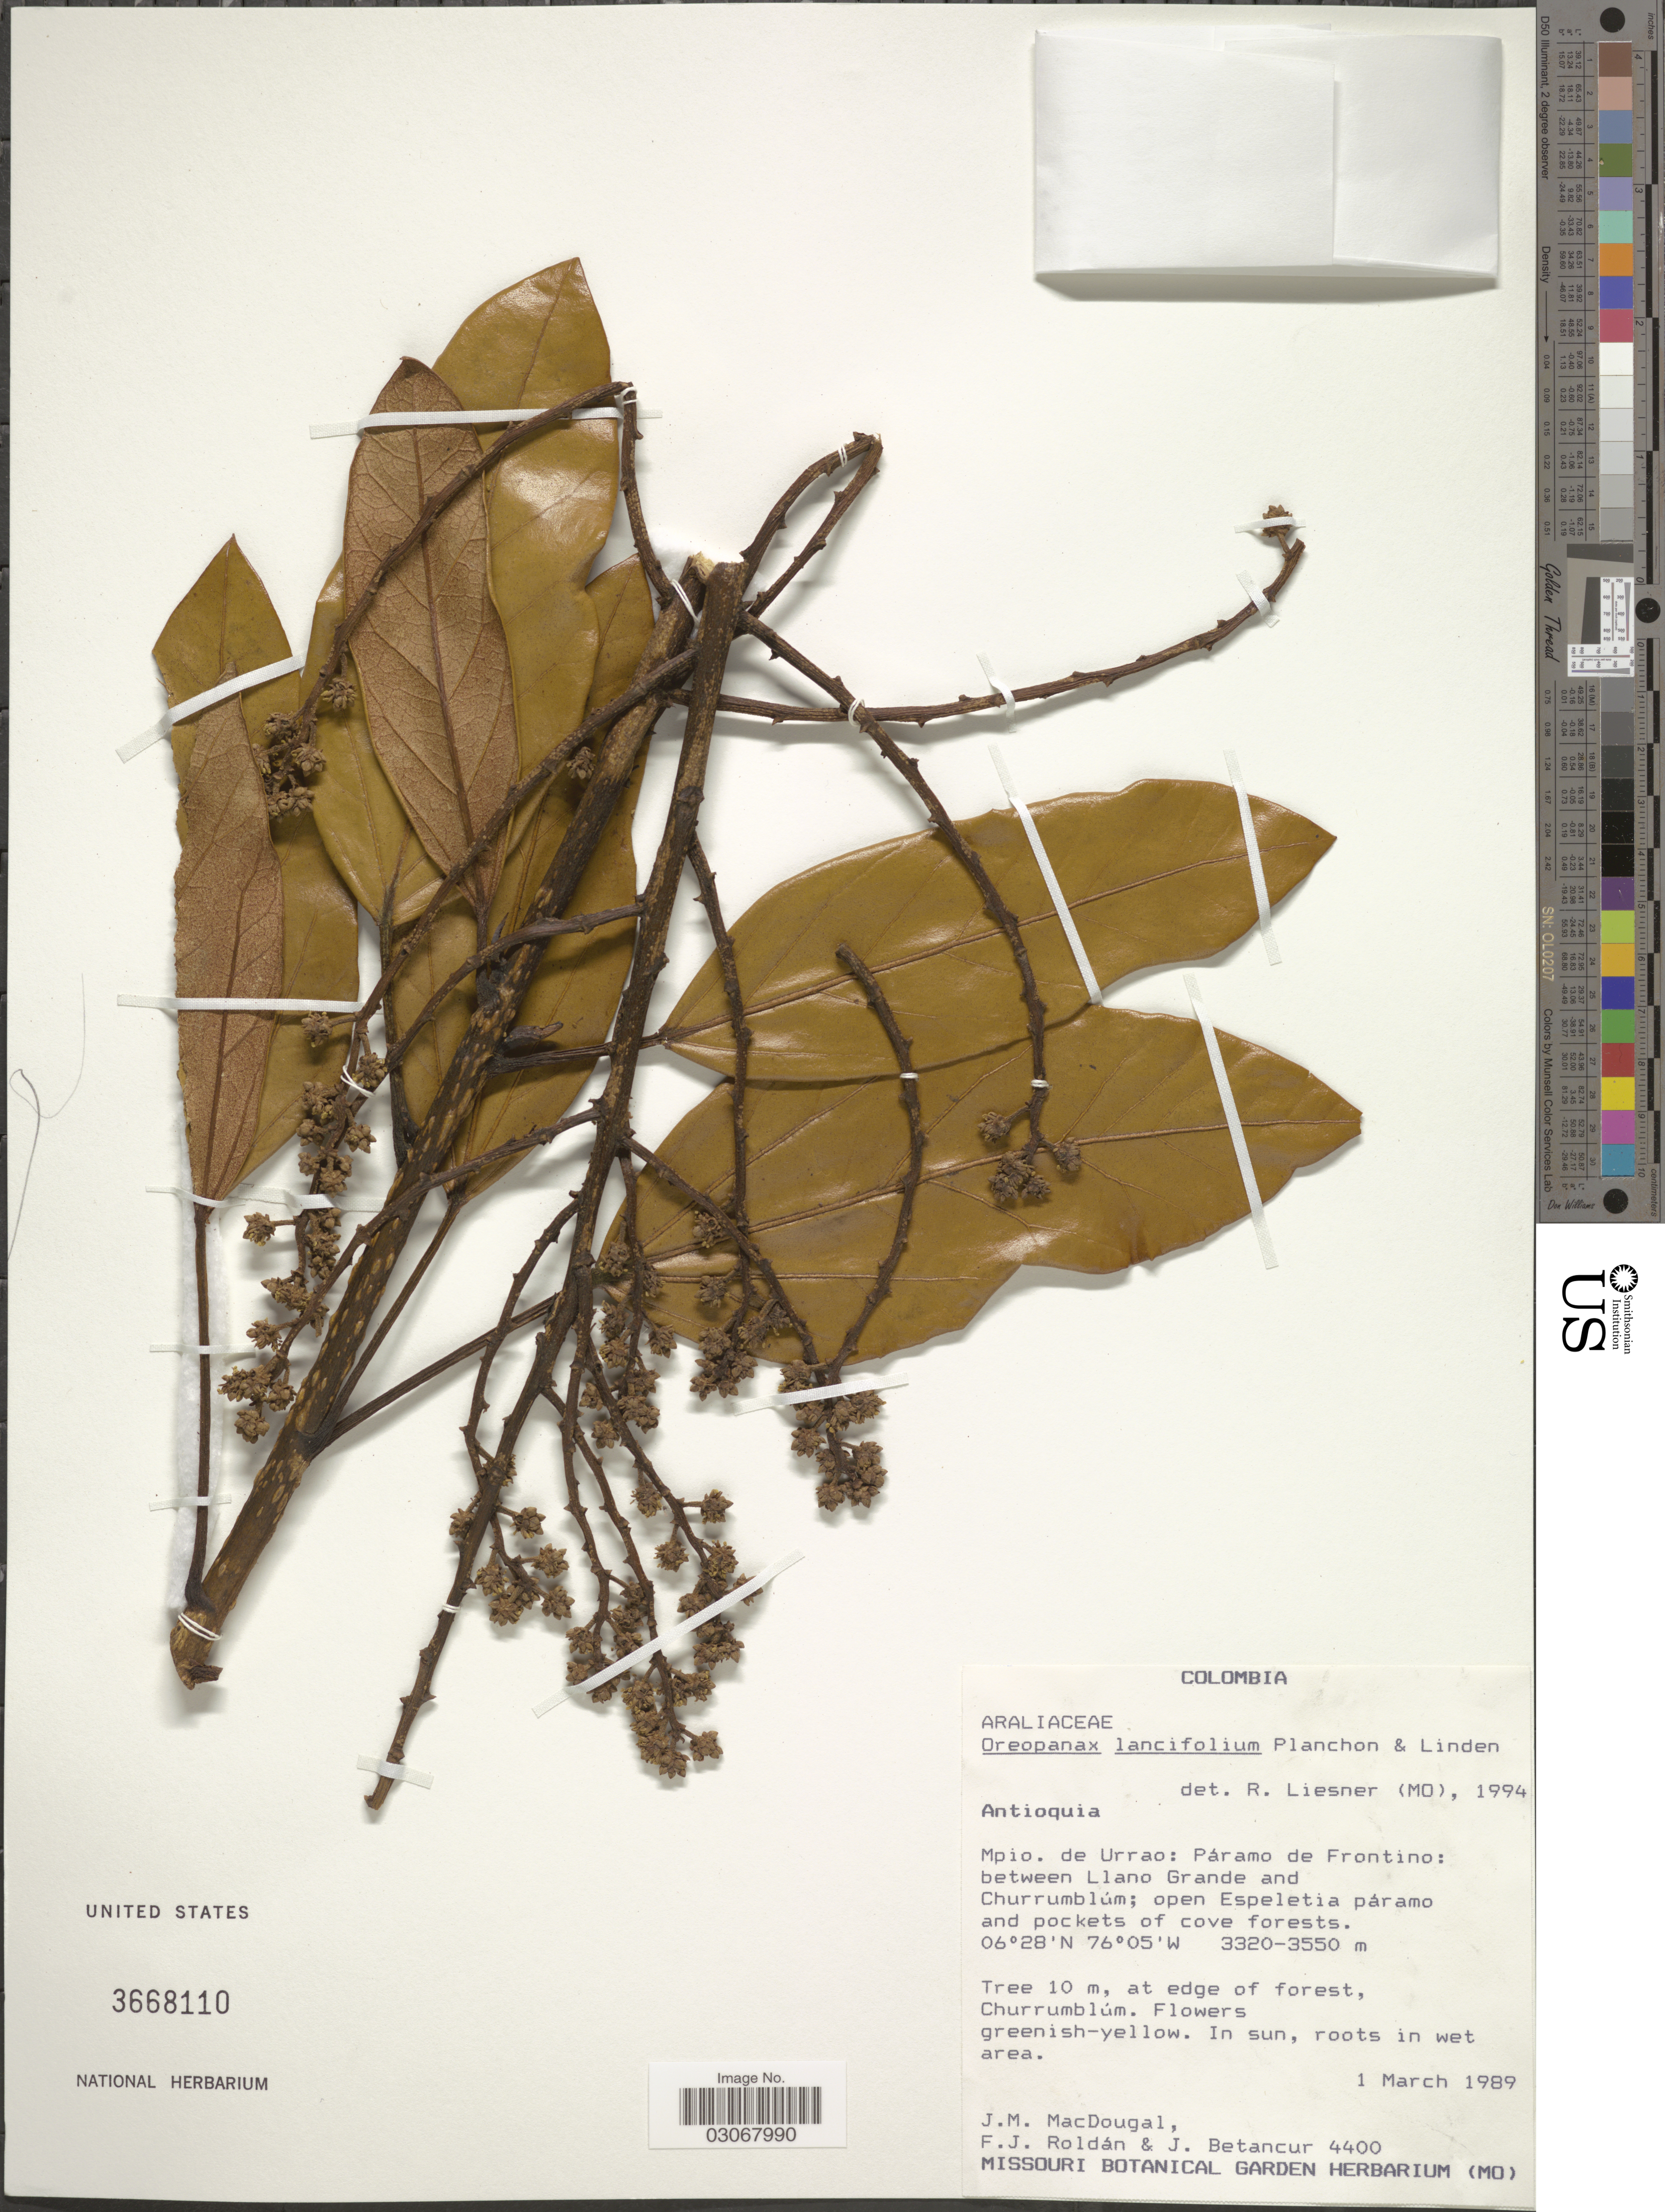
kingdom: Plantae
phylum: Tracheophyta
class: Magnoliopsida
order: Apiales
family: Araliaceae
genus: Oreopanax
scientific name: Oreopanax lancifolius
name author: Planch. & Linden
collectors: J. M. MacDougal, F. J. Roldán & J. Betancur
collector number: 4400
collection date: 1989-03-01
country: Colombia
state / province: Antioquia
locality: Mpio. de Urrao: Páramo de Frontino: between Llano Grande and Churrumblúm.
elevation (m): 3320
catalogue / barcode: US 3668110